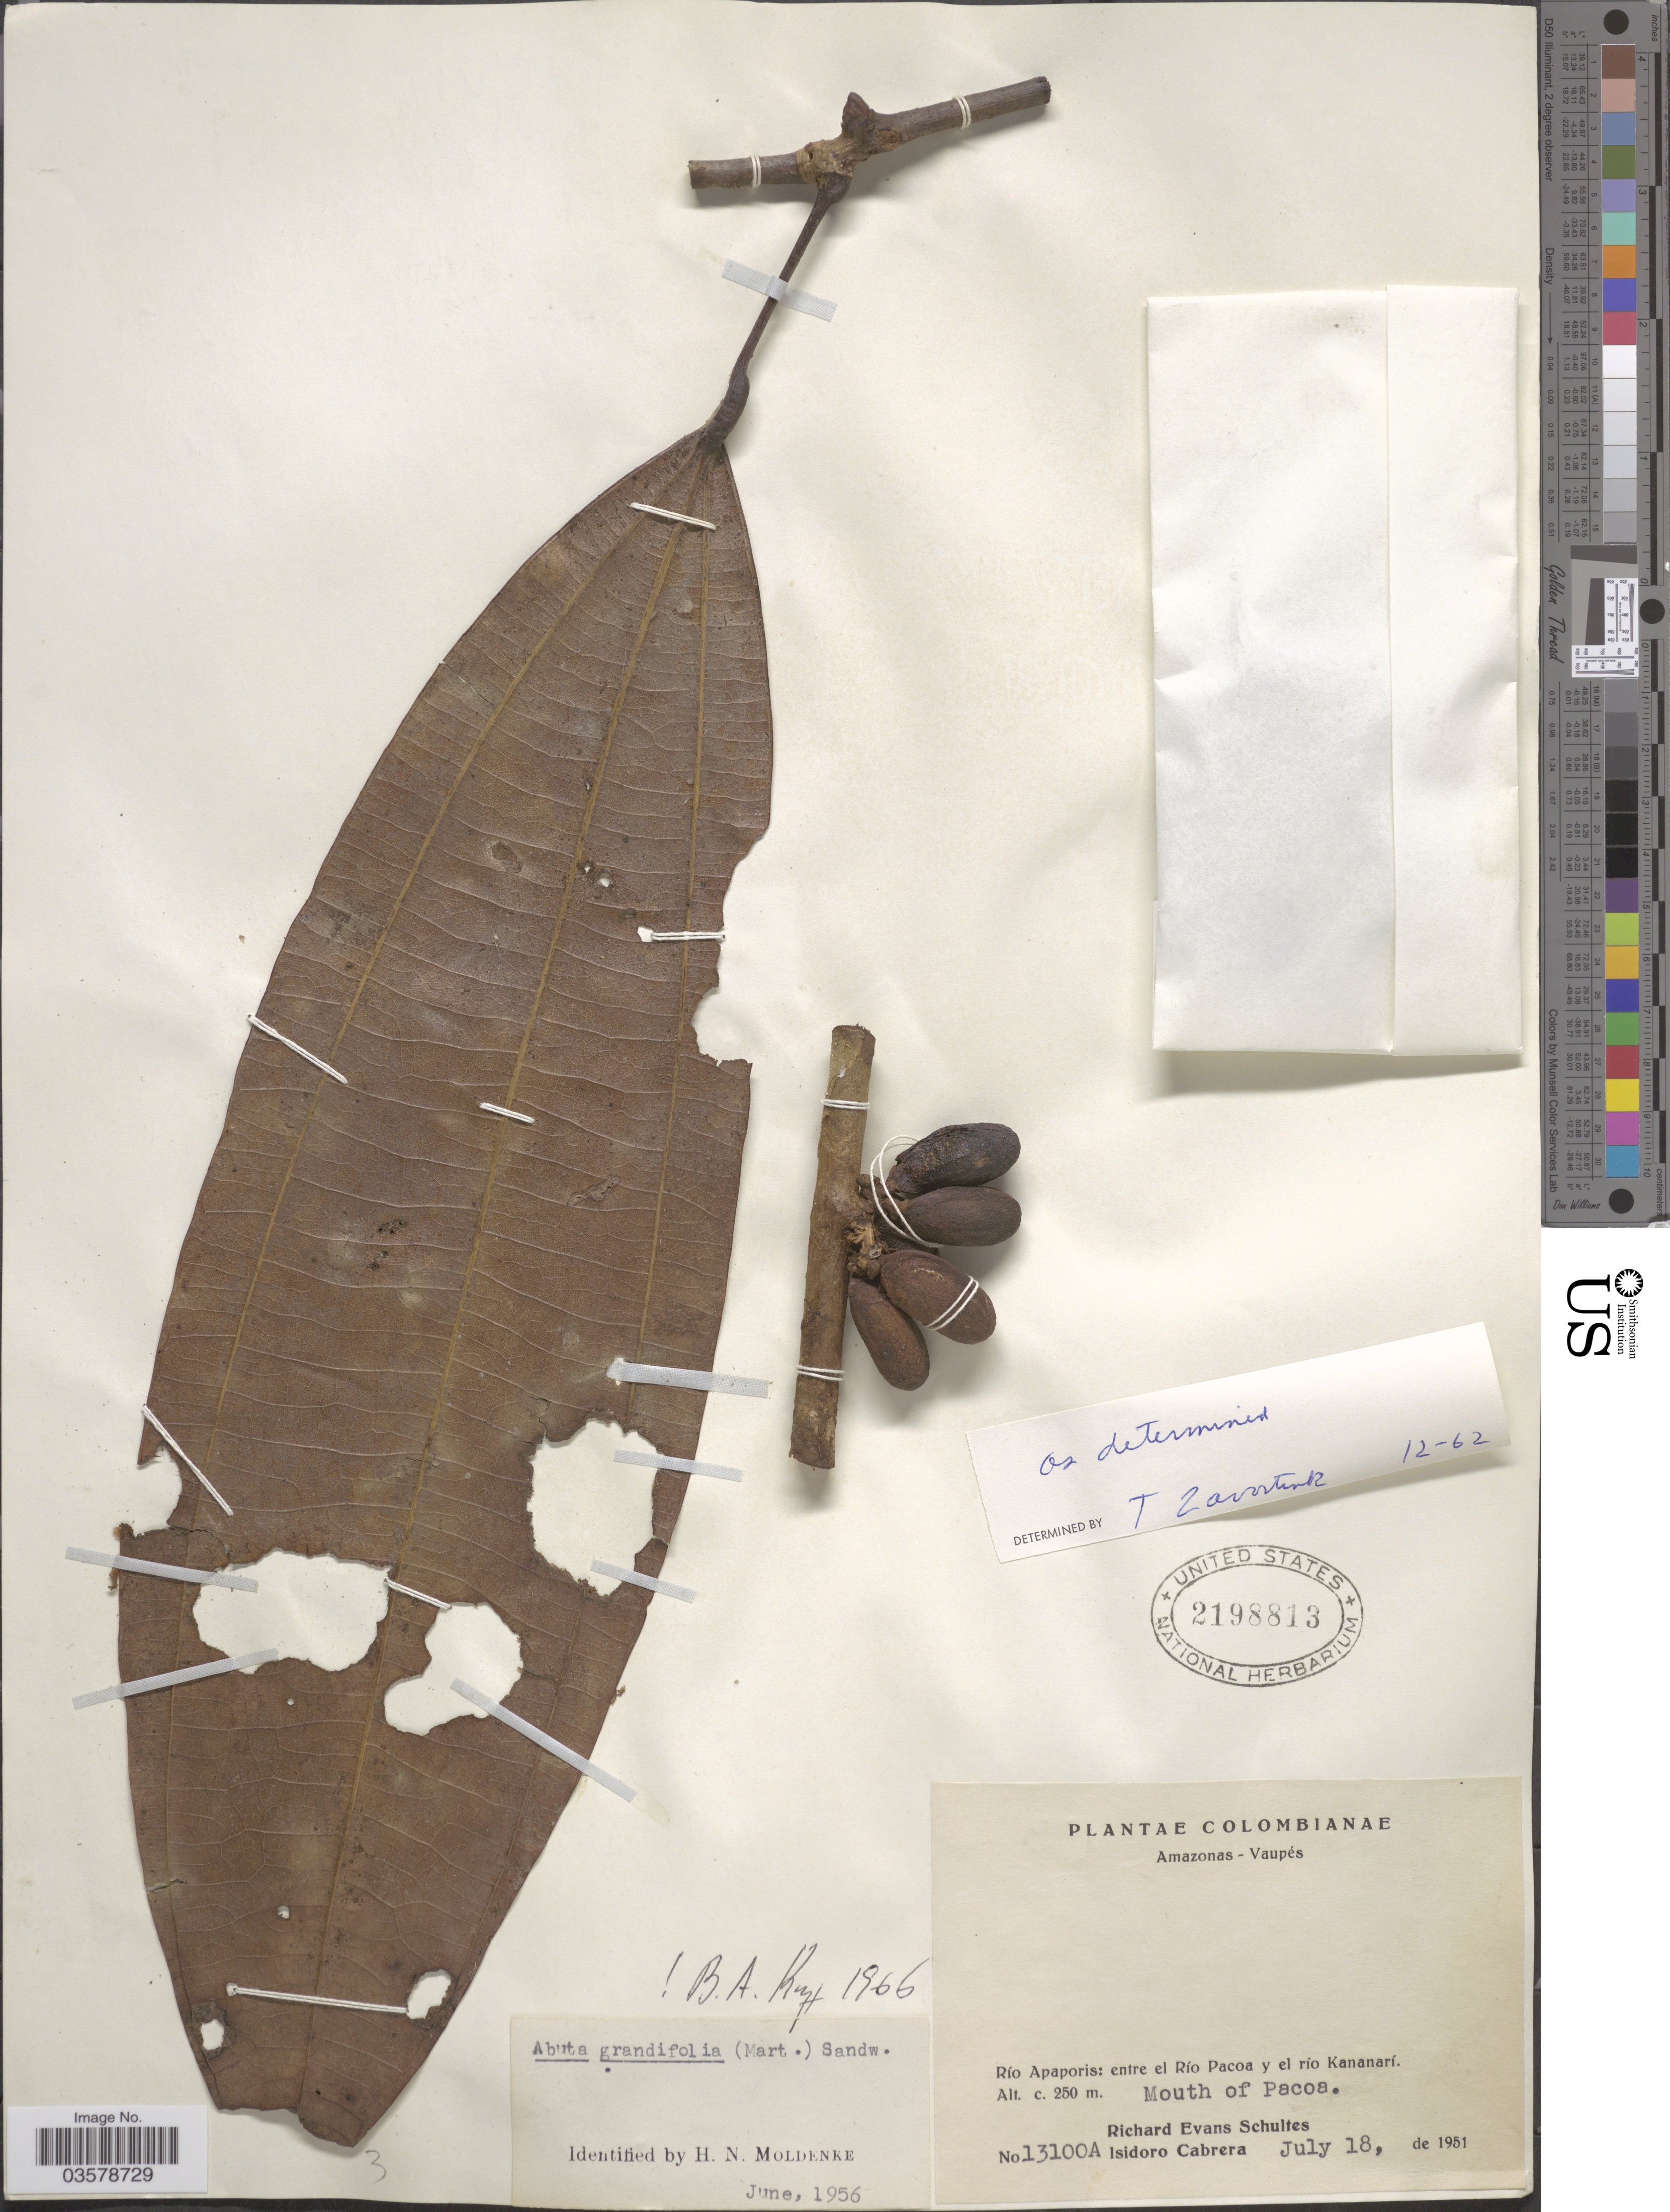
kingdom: Plantae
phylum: Tracheophyta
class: Magnoliopsida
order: Ranunculales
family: Menispermaceae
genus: Abuta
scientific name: Abuta grandifolia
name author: (Mart.) Sandwith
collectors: R. E. Schultes & I. Cabrera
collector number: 13100A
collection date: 1951-07-18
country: Colombia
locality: Amazonas-Vaupes. Río Apaporis: entre el Río Pacoa y el río Kananarí. Mouth of Pacoa.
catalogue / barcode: US 2198813